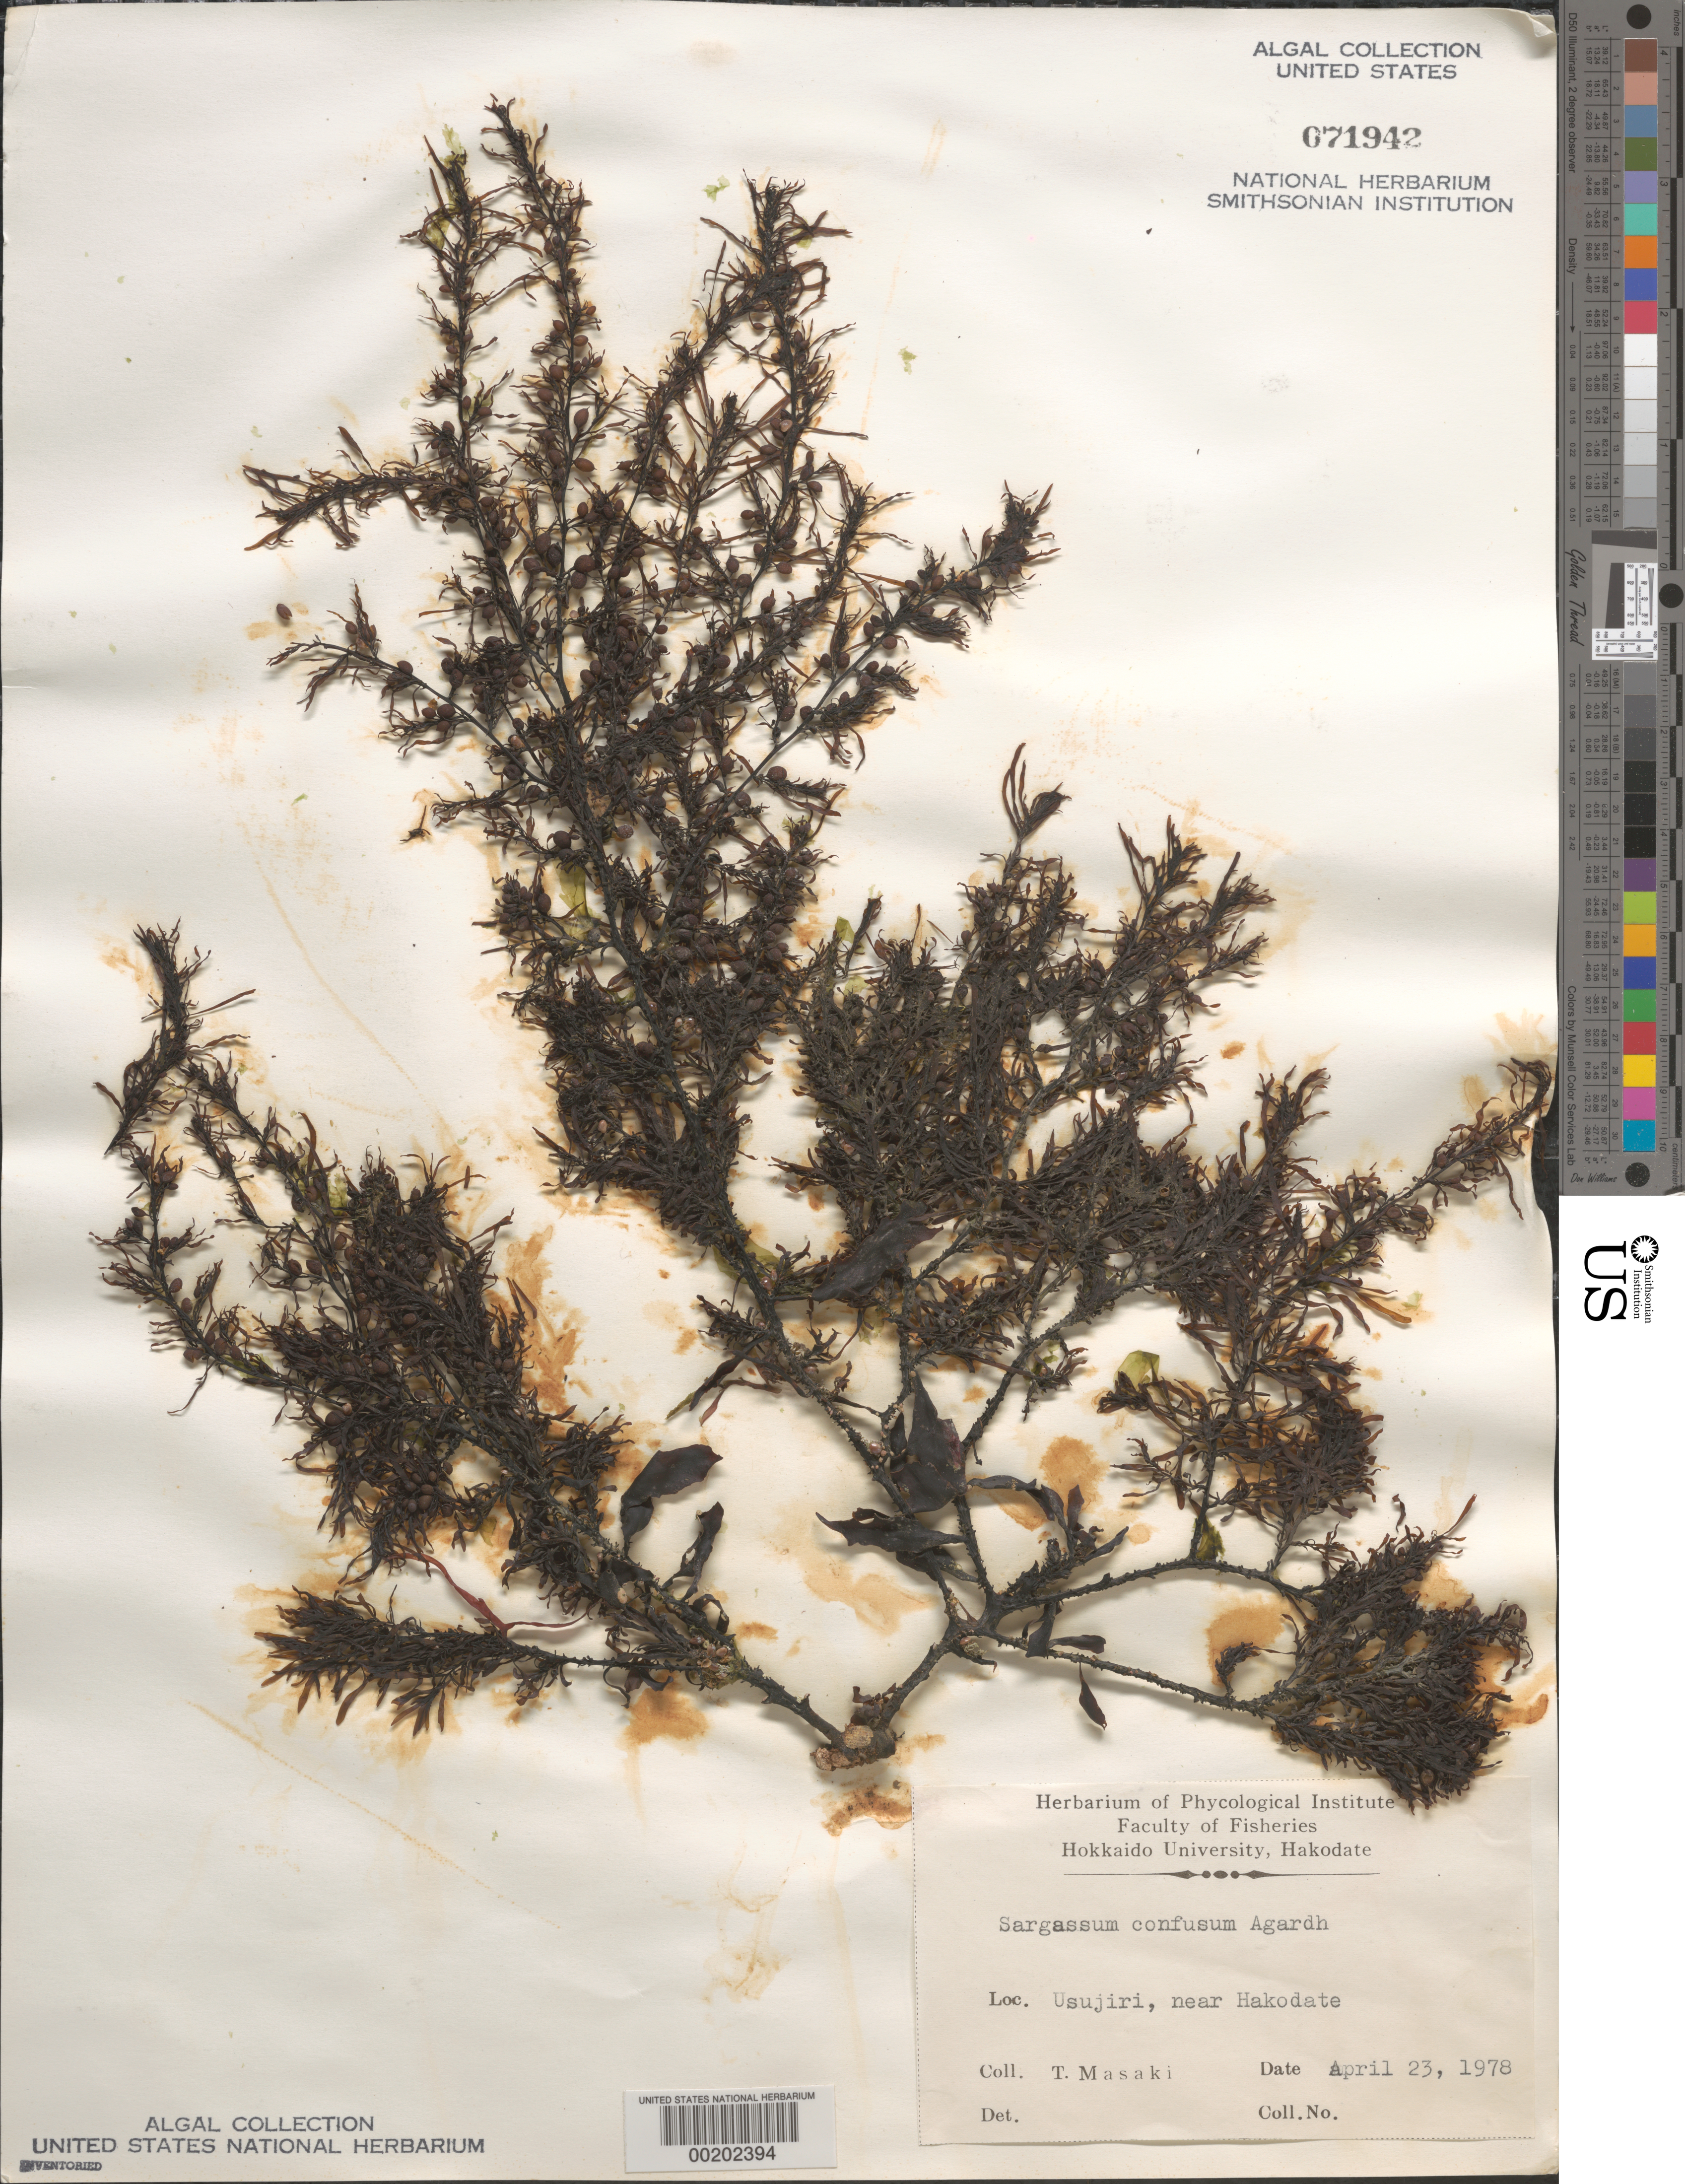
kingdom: Chromista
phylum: Ochrophyta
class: Phaeophyceae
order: Fucales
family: Sargassaceae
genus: Sargassum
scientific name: Sargassum confusum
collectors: T. Masaki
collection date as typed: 23 Apr 1978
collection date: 1978-04-23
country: Japan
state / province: Hokkaido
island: Hokkaido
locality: Usujiri, near Hakodate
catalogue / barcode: US 71942